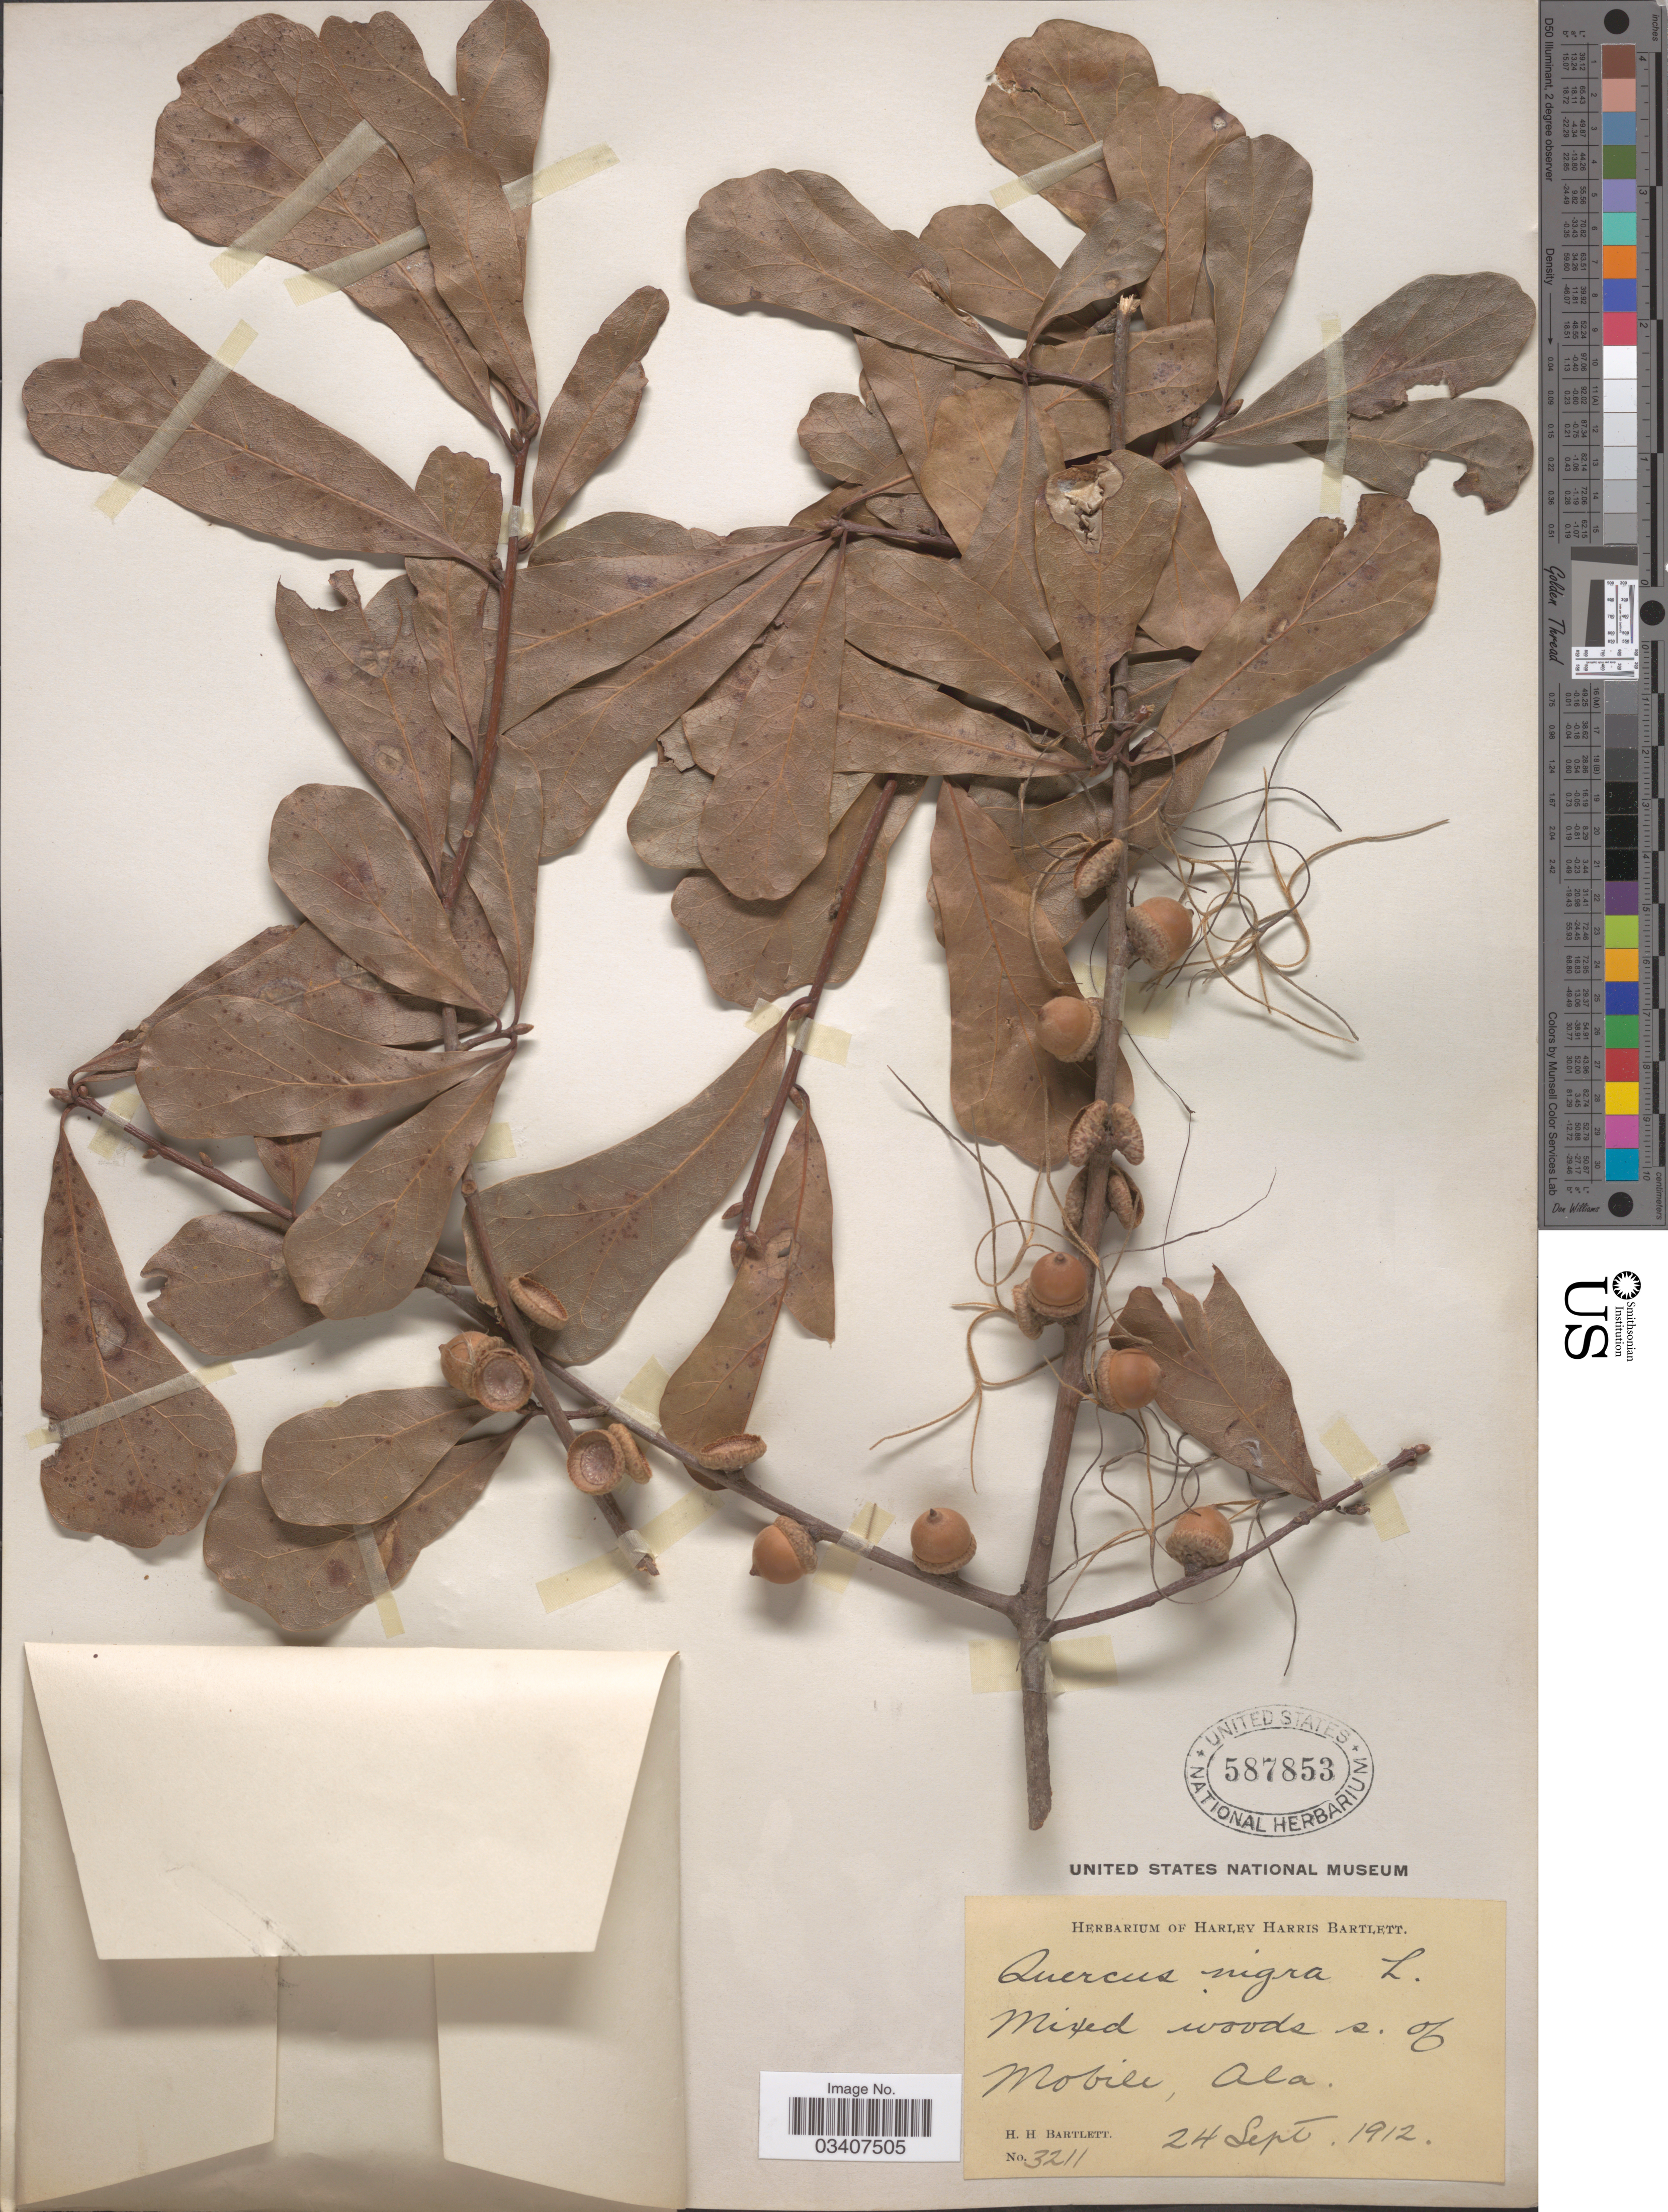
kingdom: Plantae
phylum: Tracheophyta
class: Magnoliopsida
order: Fagales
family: Fagaceae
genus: Quercus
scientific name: Quercus nigra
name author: L.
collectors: H. H. Bartlett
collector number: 3211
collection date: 1912-09-24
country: United States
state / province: Alabama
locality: Mixed woods s. of Mobile.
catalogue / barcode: US 587853